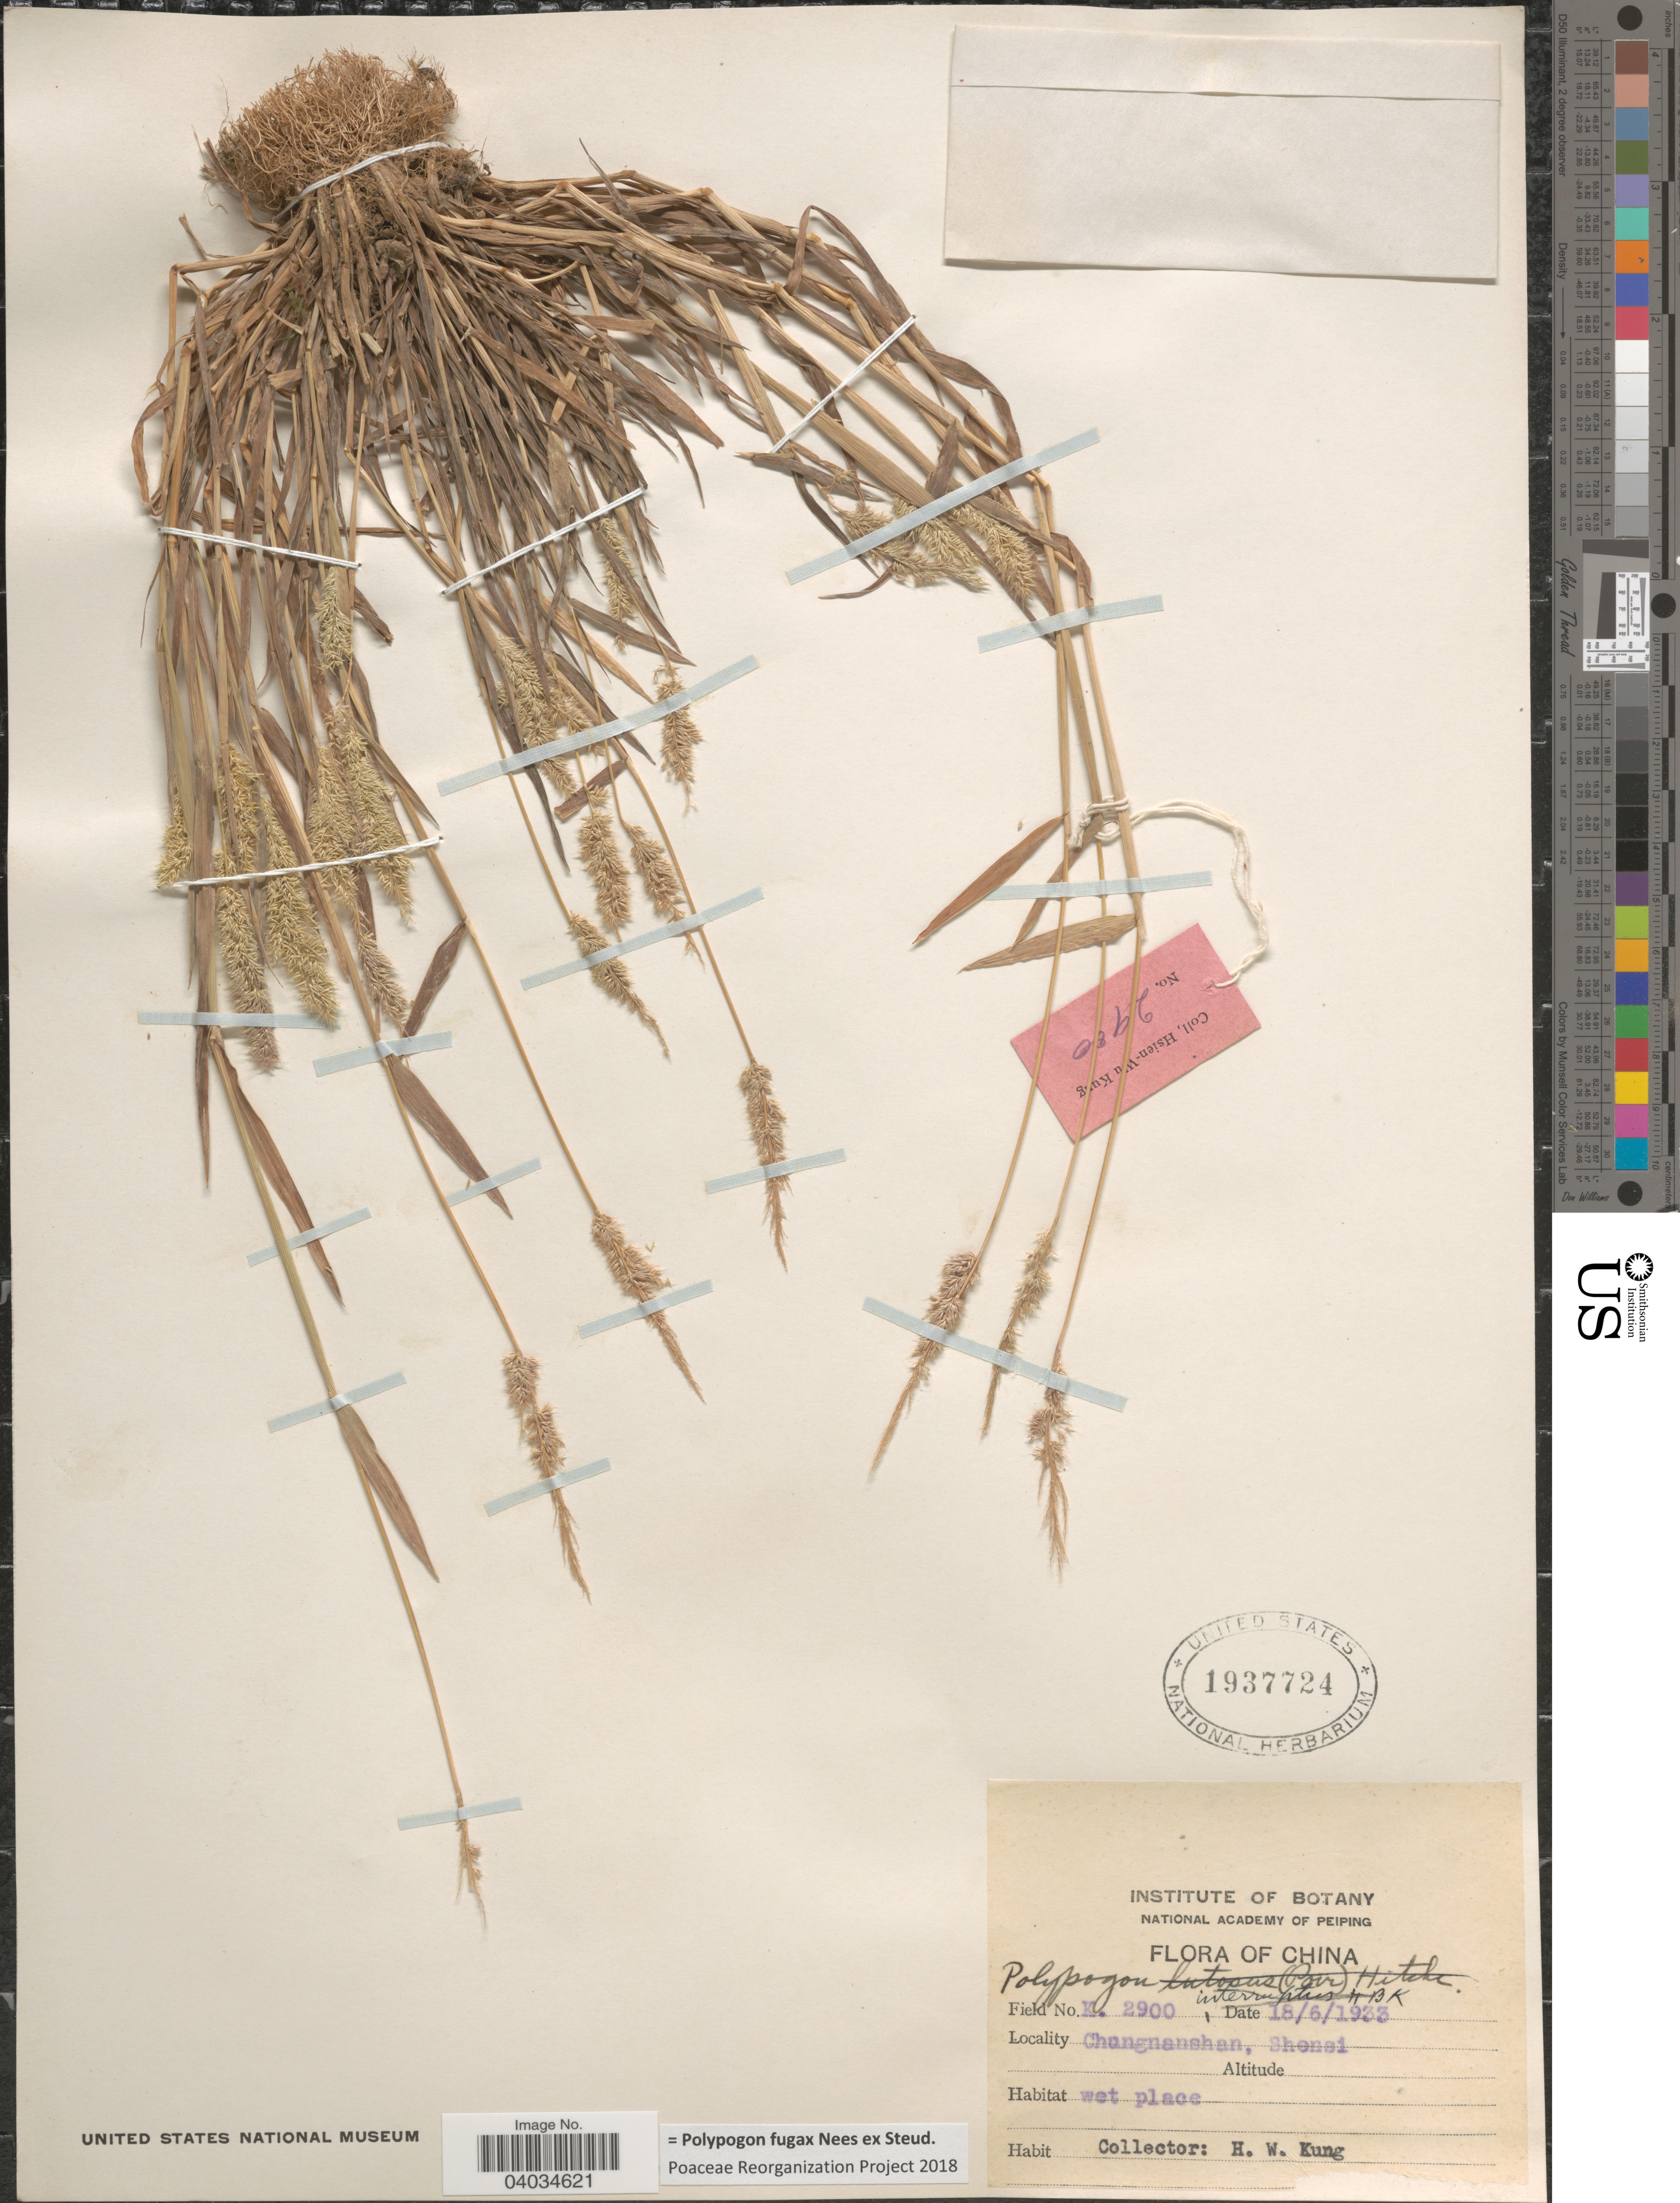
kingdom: Plantae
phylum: Tracheophyta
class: Liliopsida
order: Poales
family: Poaceae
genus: Polypogon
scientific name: Polypogon fugax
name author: Nees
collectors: H. Kung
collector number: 2900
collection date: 1933-06-18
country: China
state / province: Shaanxi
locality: Chungnanshan, Shensi.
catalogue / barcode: US 1937724